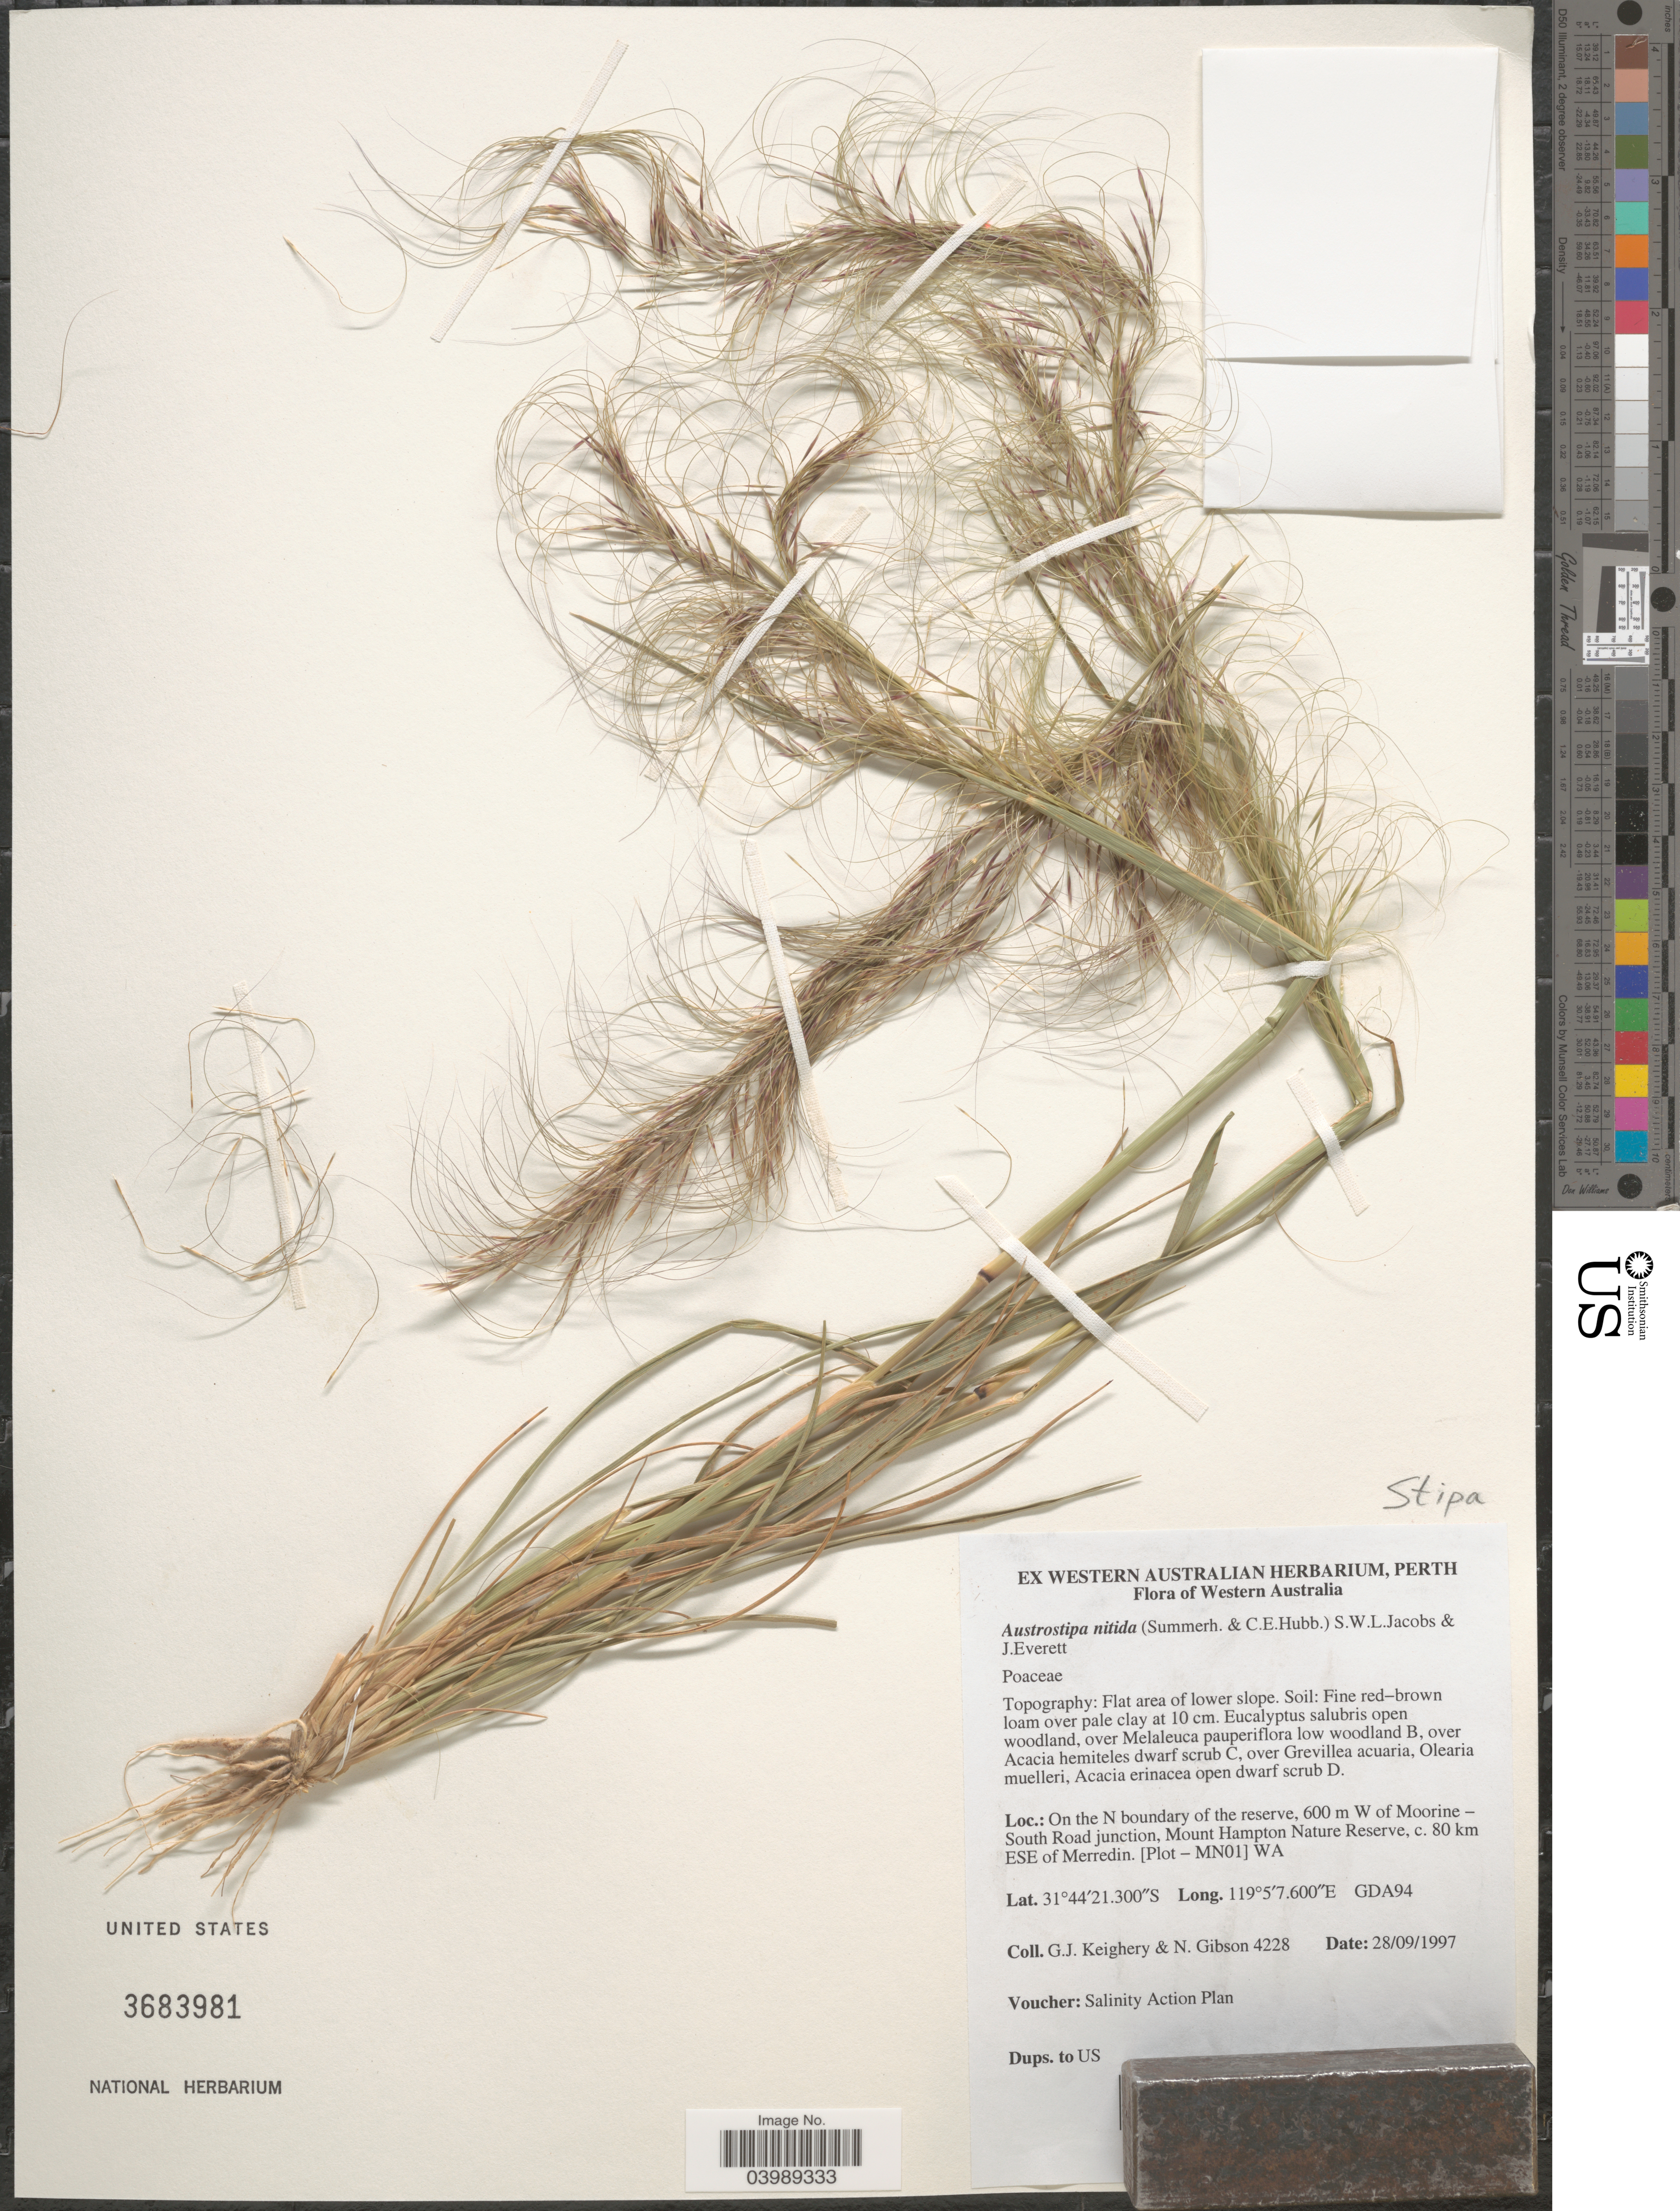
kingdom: Plantae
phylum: Tracheophyta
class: Liliopsida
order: Poales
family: Poaceae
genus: Austrostipa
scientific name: Austrostipa nitida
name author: (Summerh. & C.E. Hubb.) S.W.L. Jacobs & J. Everett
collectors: G. Keighery & N. Gibson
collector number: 4228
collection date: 1997-09-28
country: Australia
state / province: Western Australia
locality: On the N boundary of the reserve, 600m W of Moorine - South Roaf junction, Mount Hampton Nature Reserve, c. 80 km ESE of Merredin. [Plot - MN01]. GDA94.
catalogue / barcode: US 3683981